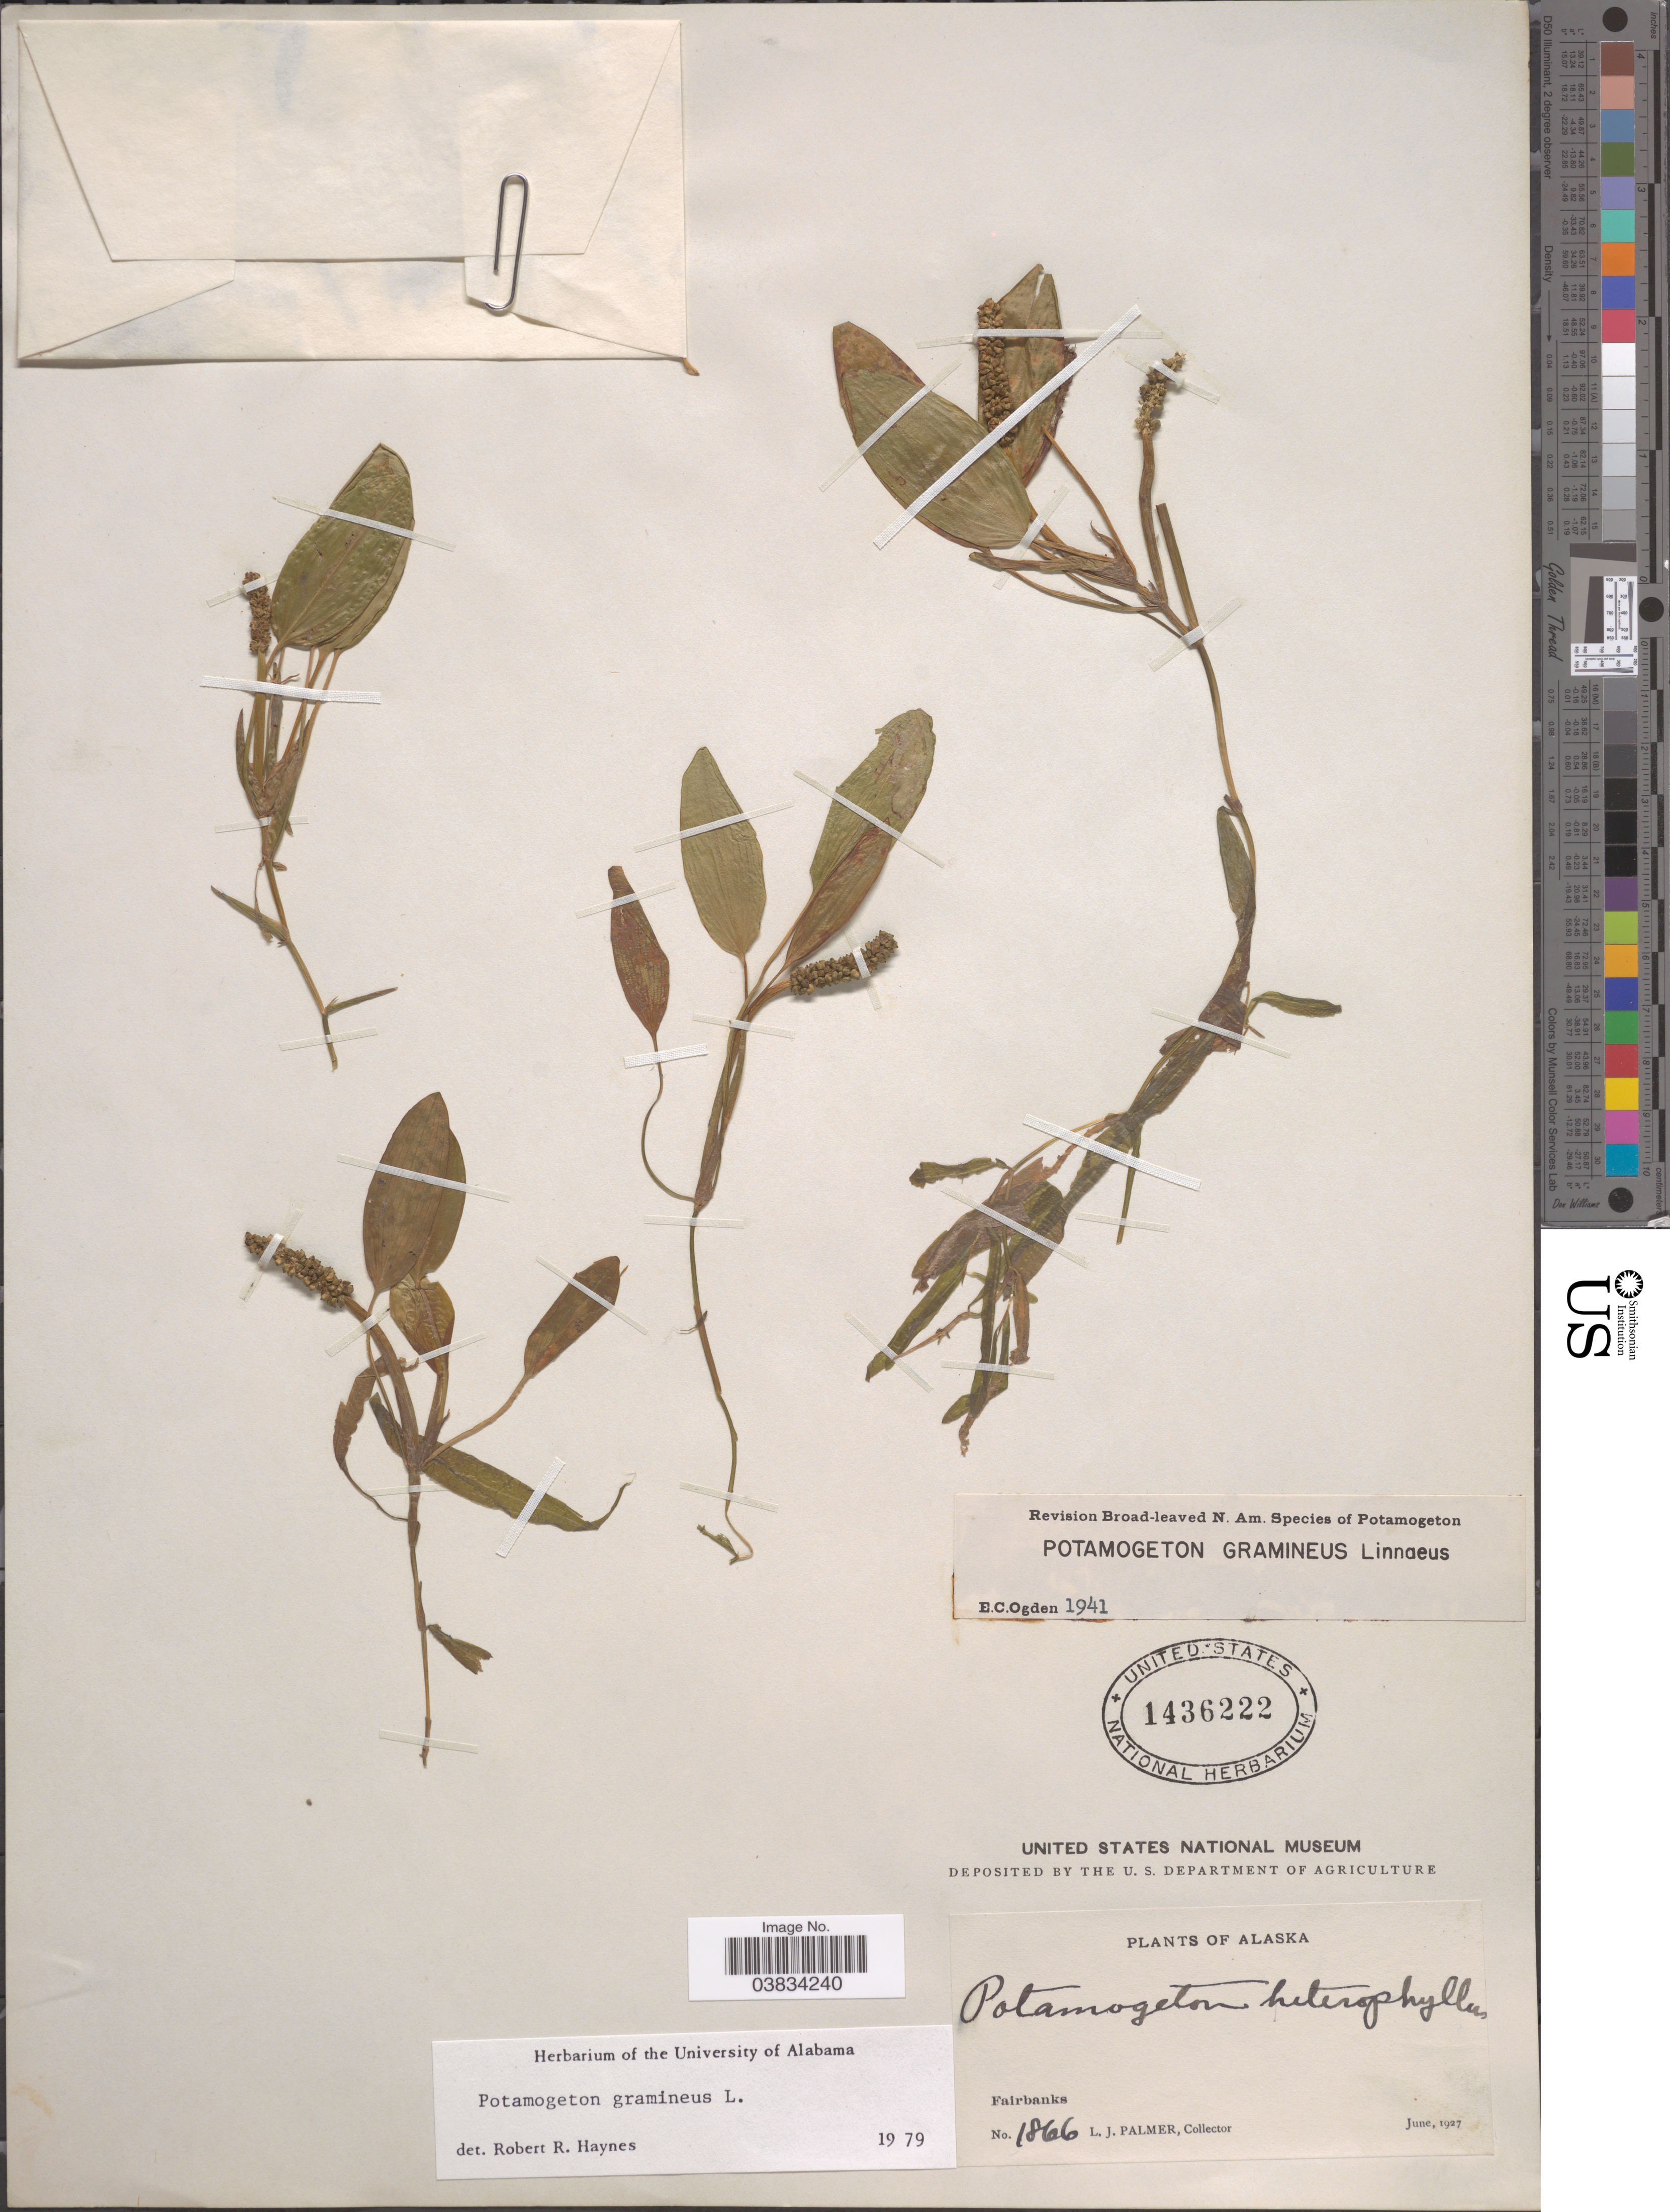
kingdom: Plantae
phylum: Tracheophyta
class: Liliopsida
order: Alismatales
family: Potamogetonaceae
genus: Potamogeton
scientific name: Potamogeton gramineus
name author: L.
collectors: L. J. Palmer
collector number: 1866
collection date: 1927-06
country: United States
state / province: Alaska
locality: Fairbanks.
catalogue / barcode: US 1436222